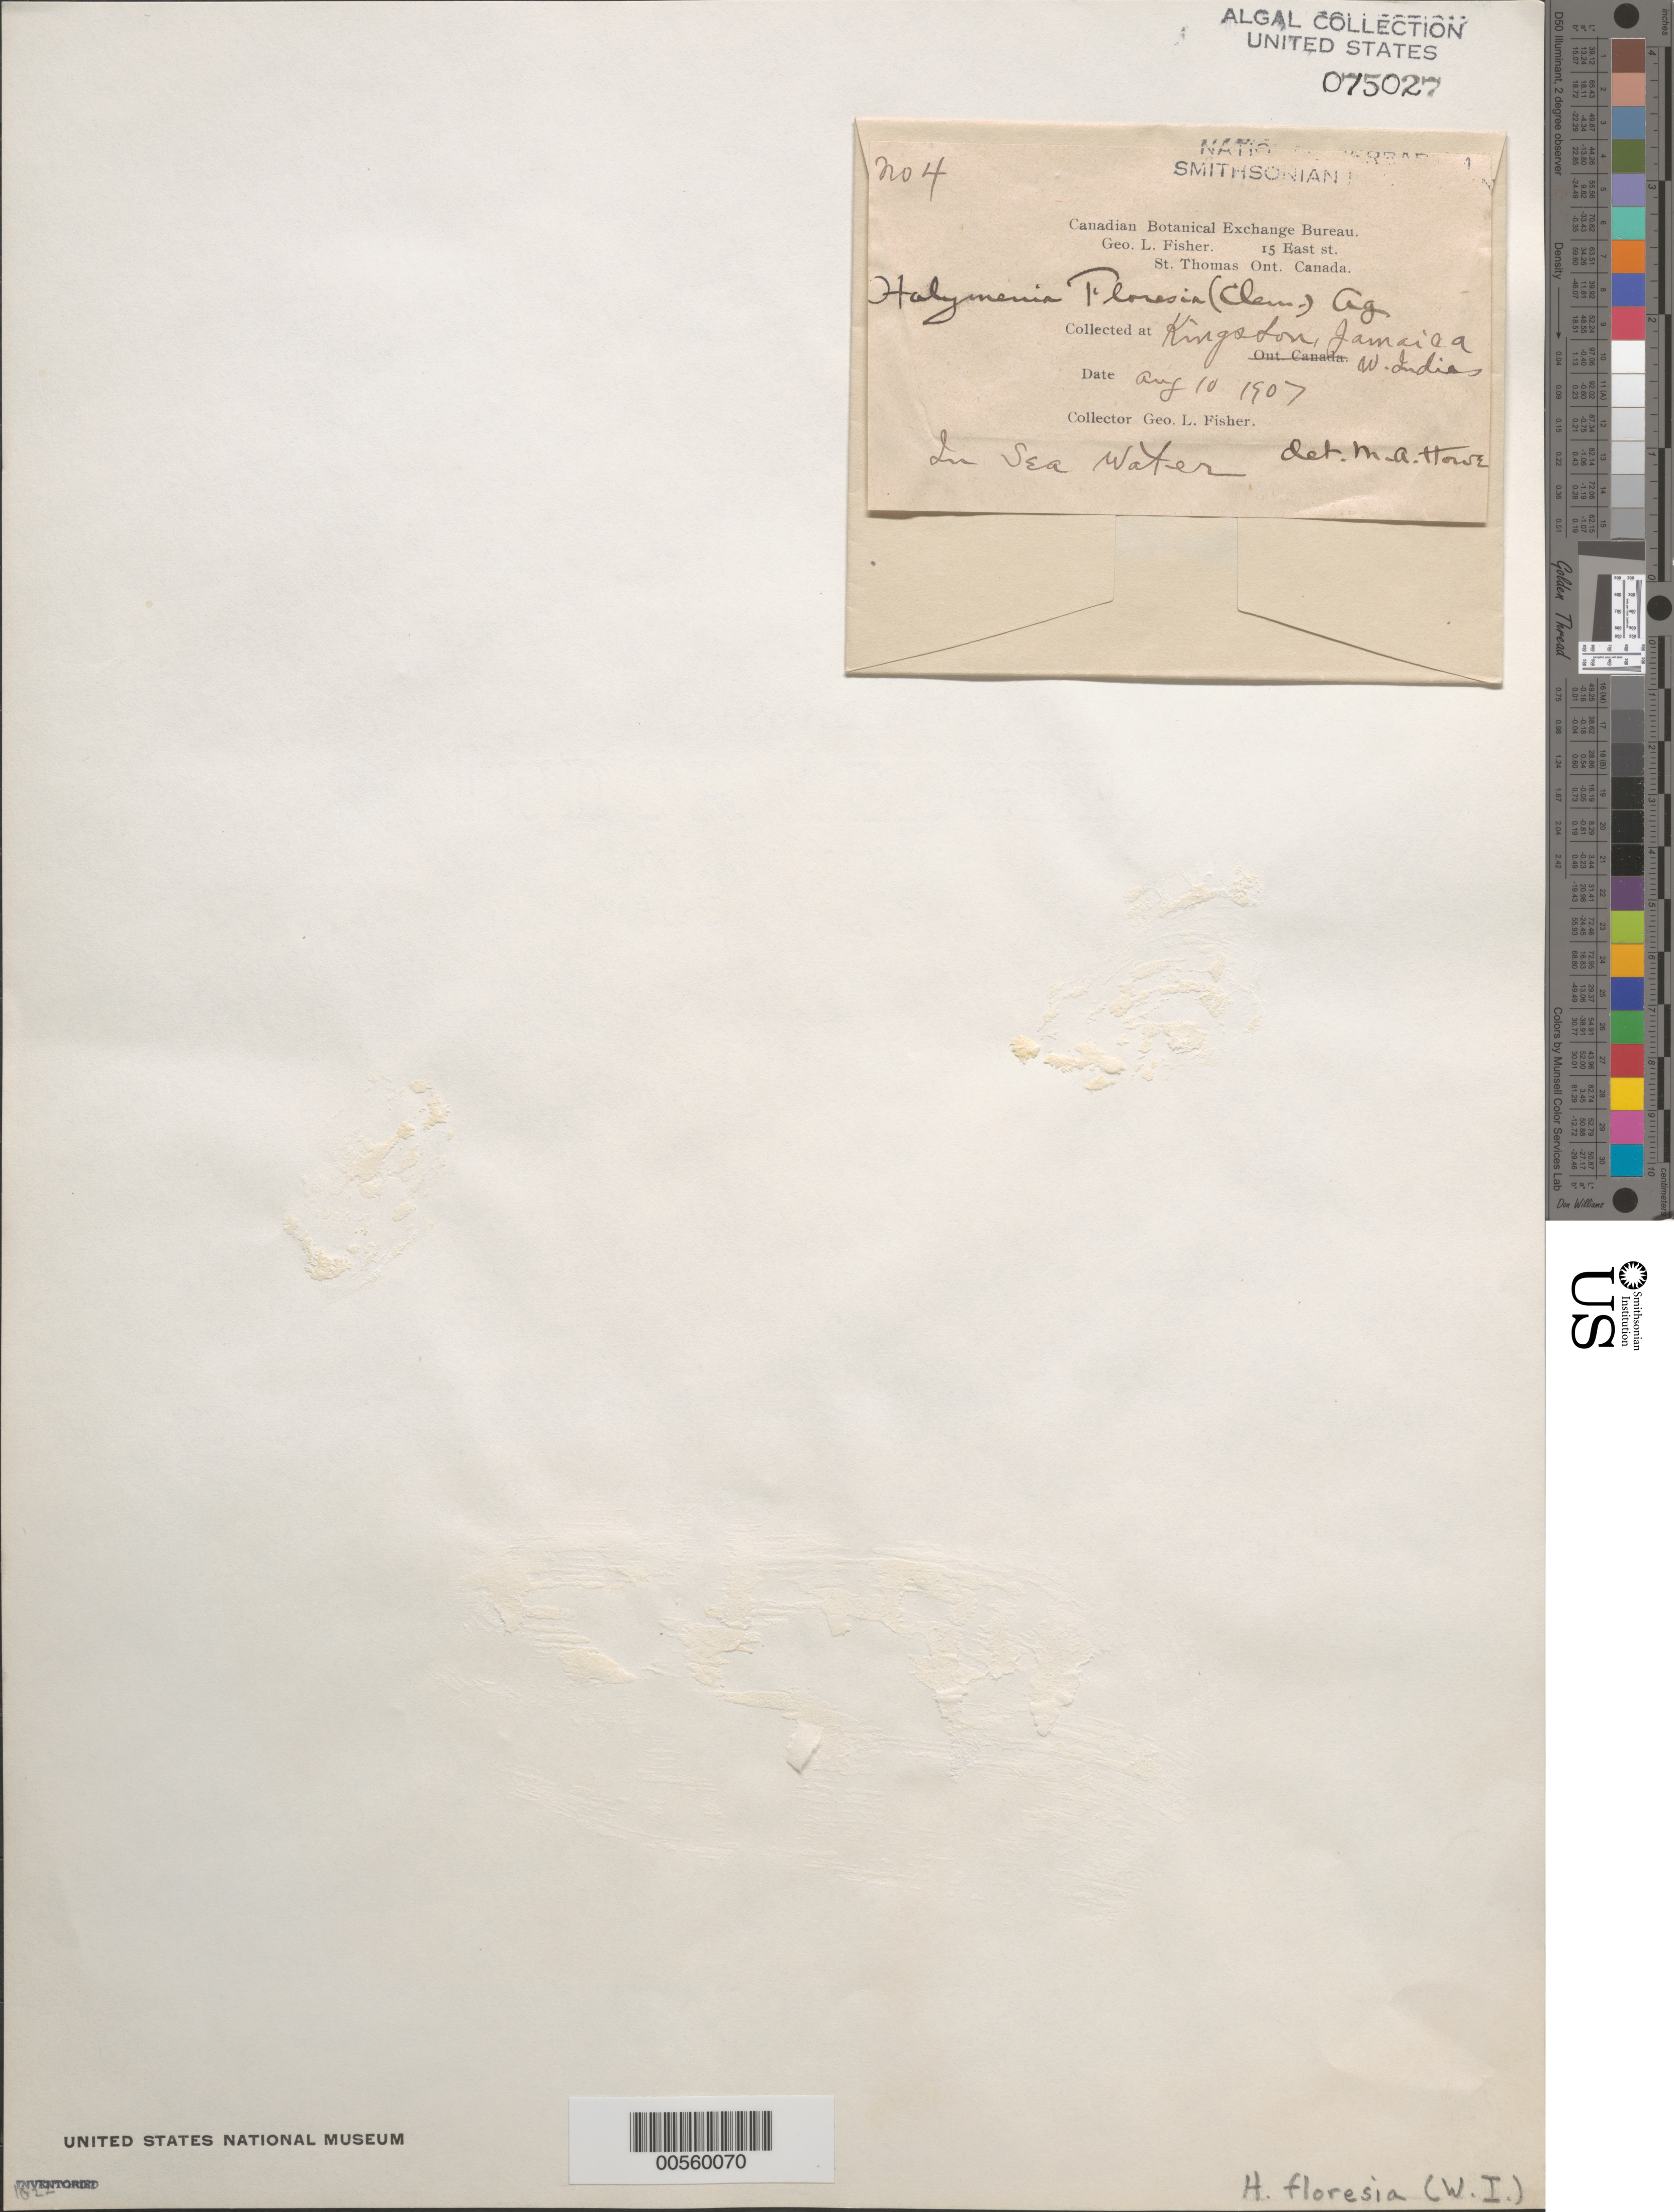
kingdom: Plantae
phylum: Rhodophyta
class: Florideophyceae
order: Halymeniales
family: Halymeniaceae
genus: Halymenia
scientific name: Halymenia floresii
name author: (Clemente) C. Agardh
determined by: Howe, M. A.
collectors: G. L. Fisher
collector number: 4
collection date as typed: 10 Aug 1907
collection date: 1907-08-10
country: Jamaica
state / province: Kingston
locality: Kingston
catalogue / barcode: US 75027